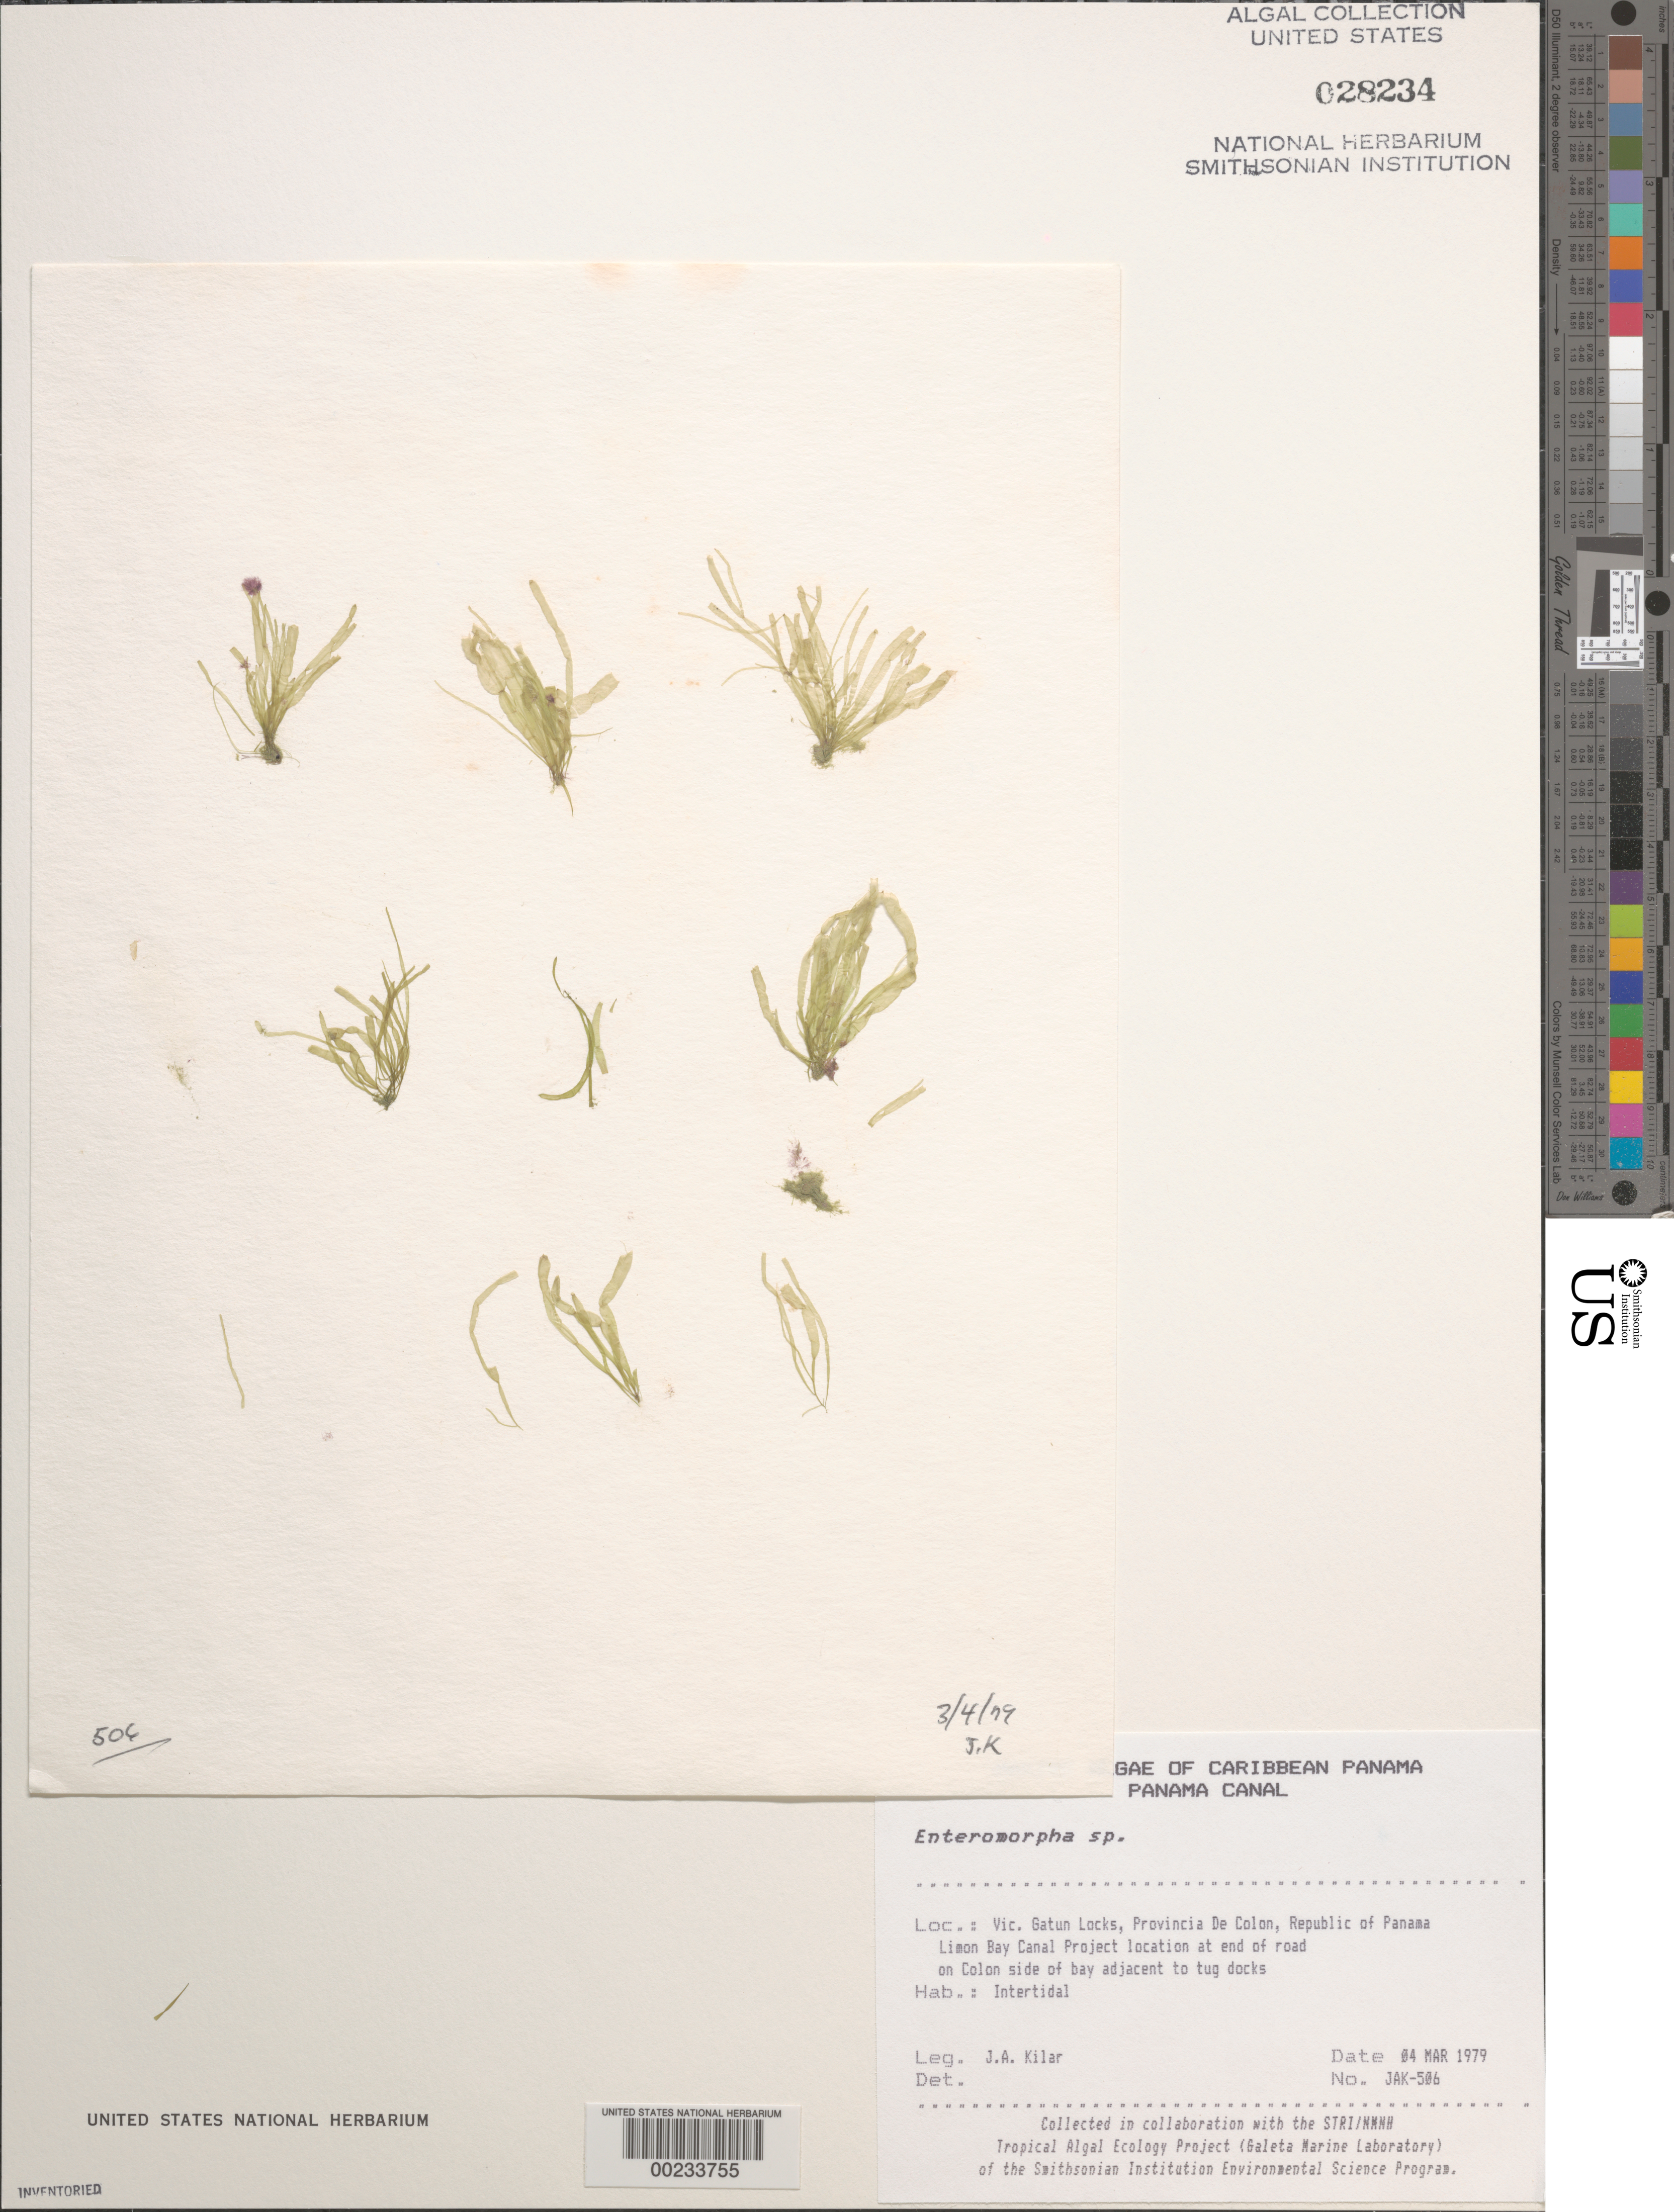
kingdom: Plantae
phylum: Chlorophyta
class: Ulvophyceae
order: Ulvales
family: Ulvaceae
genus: Ulva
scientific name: Ulva sp.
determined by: Algae name updating Project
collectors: J. A. Kilar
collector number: JAK-506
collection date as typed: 04 Mar 1979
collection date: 1979-03-04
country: Panama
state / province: Colón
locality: Gatun Locks area, Limon Bay Canal Project, Panama Canal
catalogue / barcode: US 28234